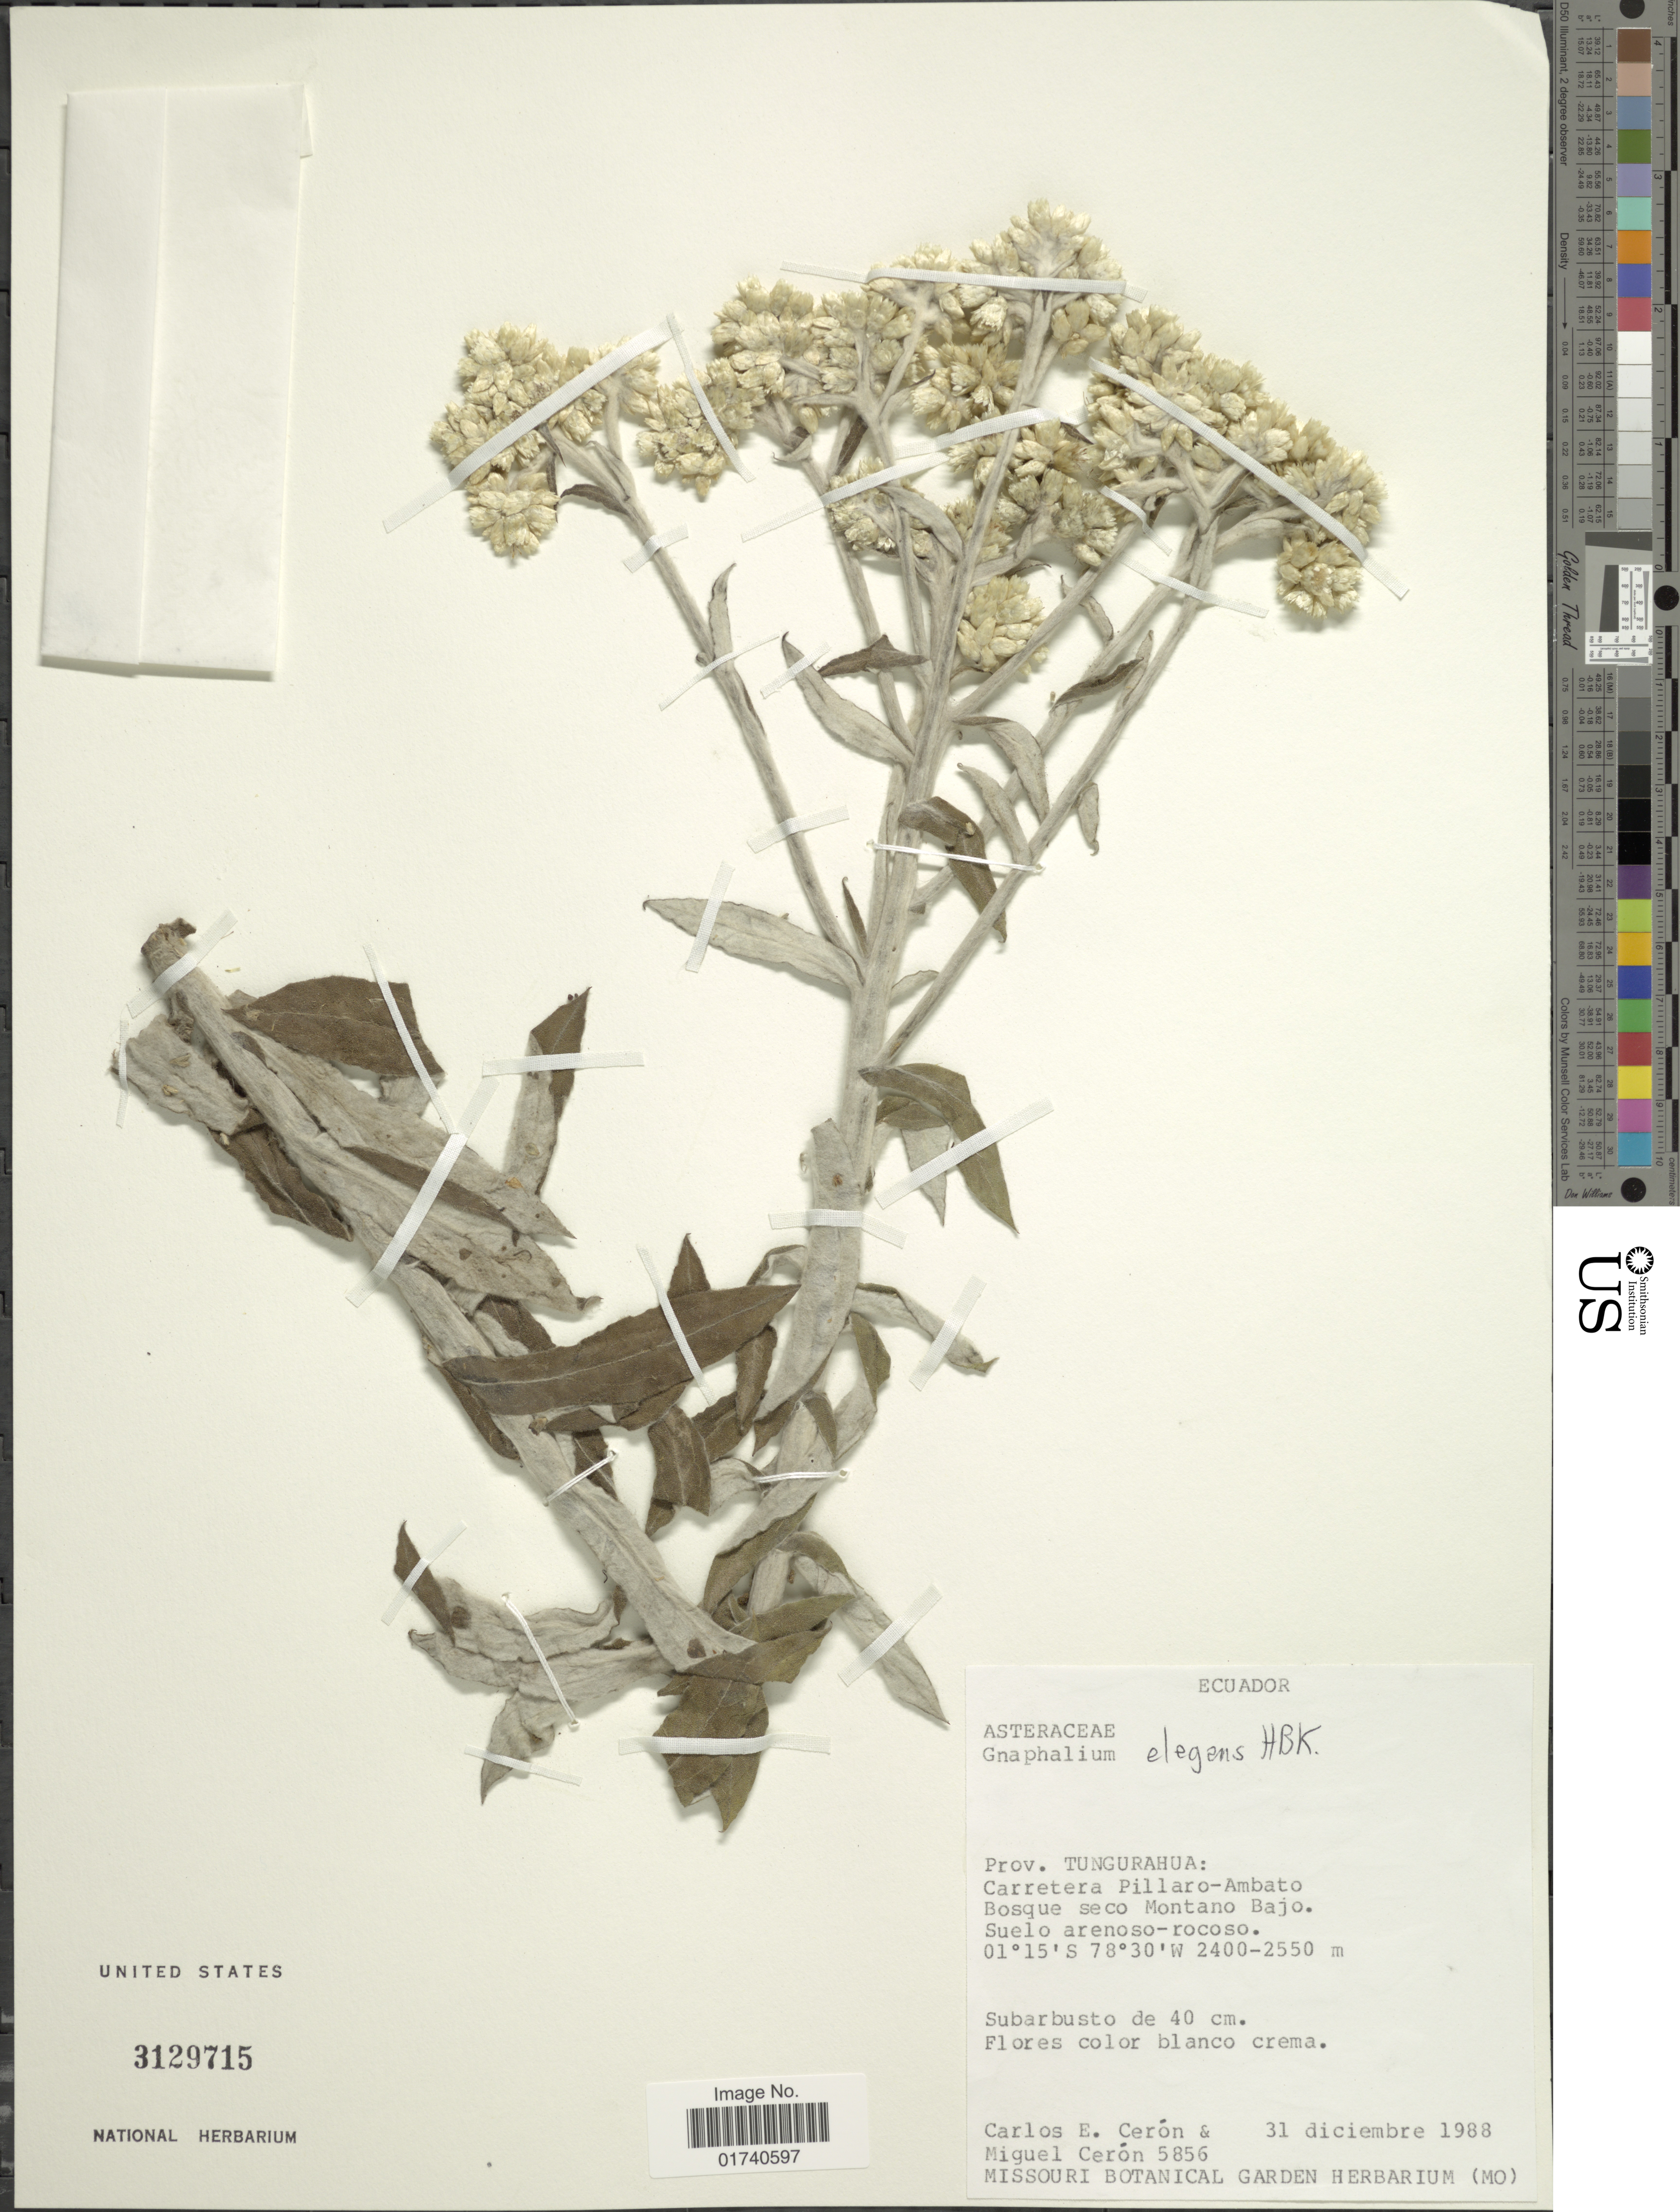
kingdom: Plantae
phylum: Tracheophyta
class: Magnoliopsida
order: Asterales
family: Asteraceae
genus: Pseudognaphalium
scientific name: Pseudognaphalium elegans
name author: (Kunth) Kartesz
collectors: C. E. Cerón M. & M. Ceron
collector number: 5856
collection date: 1988-12-31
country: Ecuador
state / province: Tungurahua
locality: Prov. Tungurahua. Carretera Pillaro-Ambaro. Bosque seco Montano Bajo.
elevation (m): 2400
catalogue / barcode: US 3129715